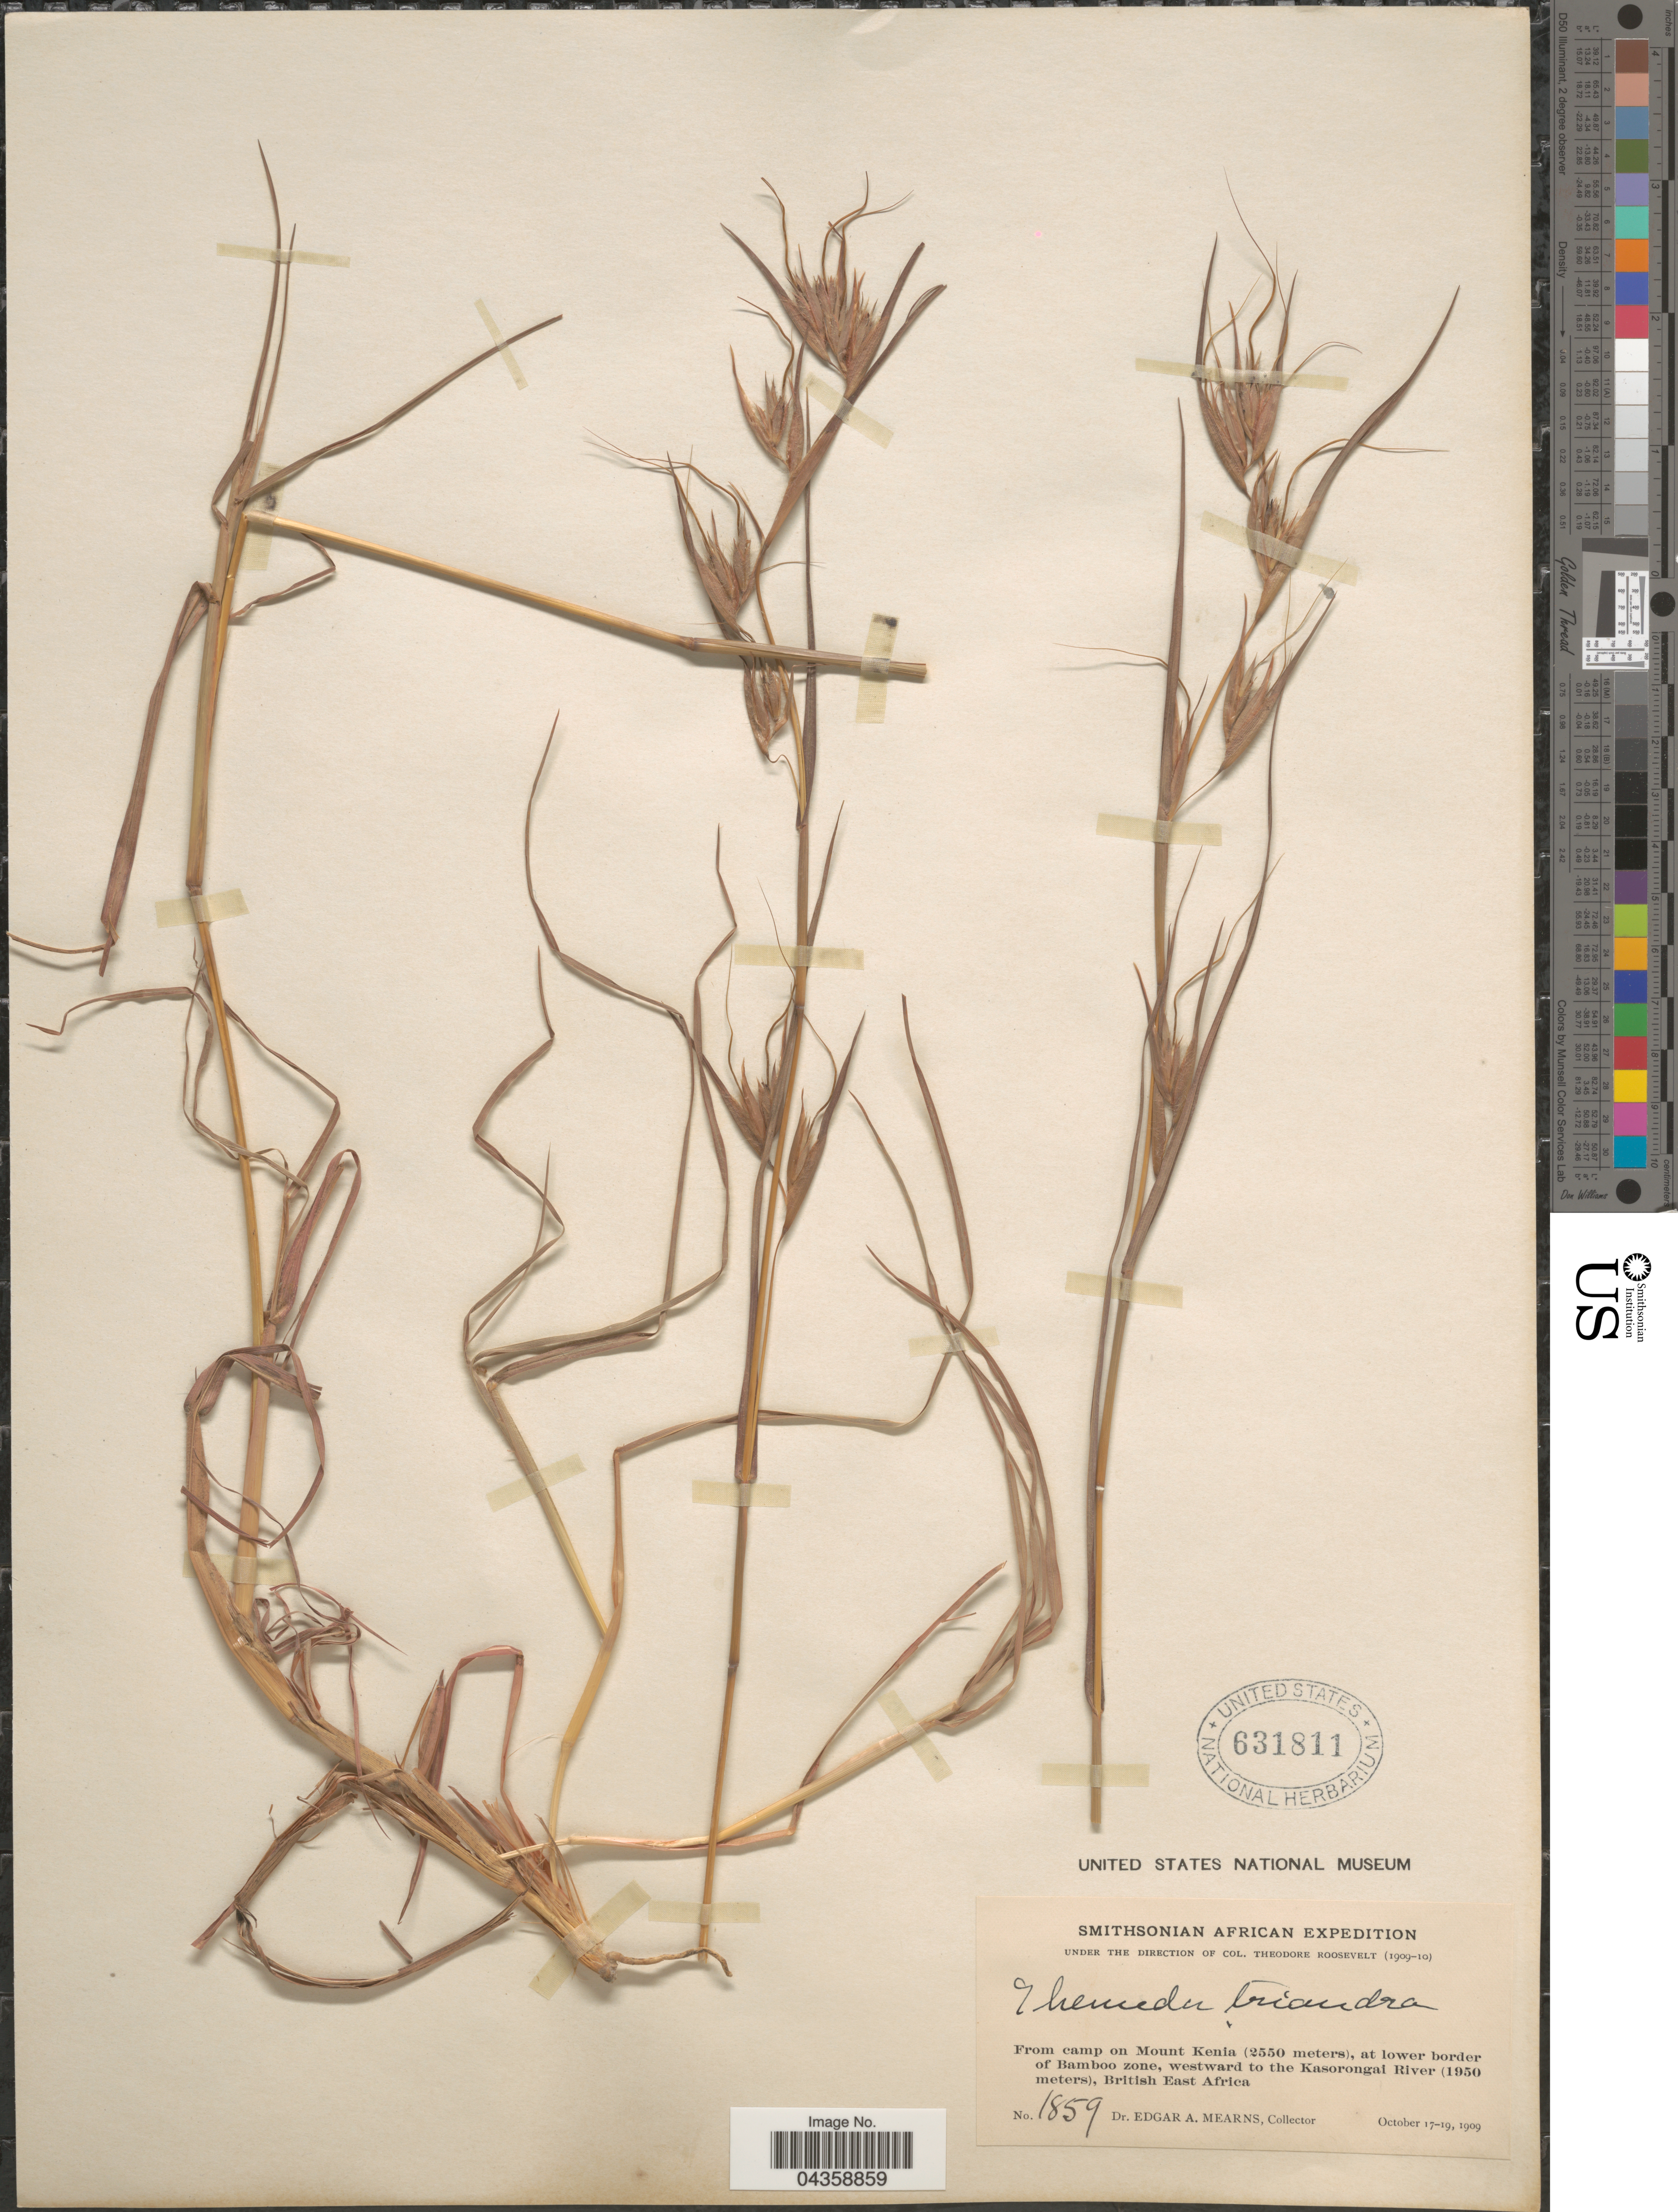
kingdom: Plantae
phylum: Tracheophyta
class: Liliopsida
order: Poales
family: Poaceae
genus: Themeda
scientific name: Themeda triandra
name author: Forssk.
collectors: E. A. Mearns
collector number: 1859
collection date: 1909-10-17/1909-10-19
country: Kenya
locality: Smithsonian African Expedition. From camp on Mount Kenia, at lower border of Bamboo zone, westward to the Kasorongai River, British East Africa.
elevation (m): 1950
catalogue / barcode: US 631811